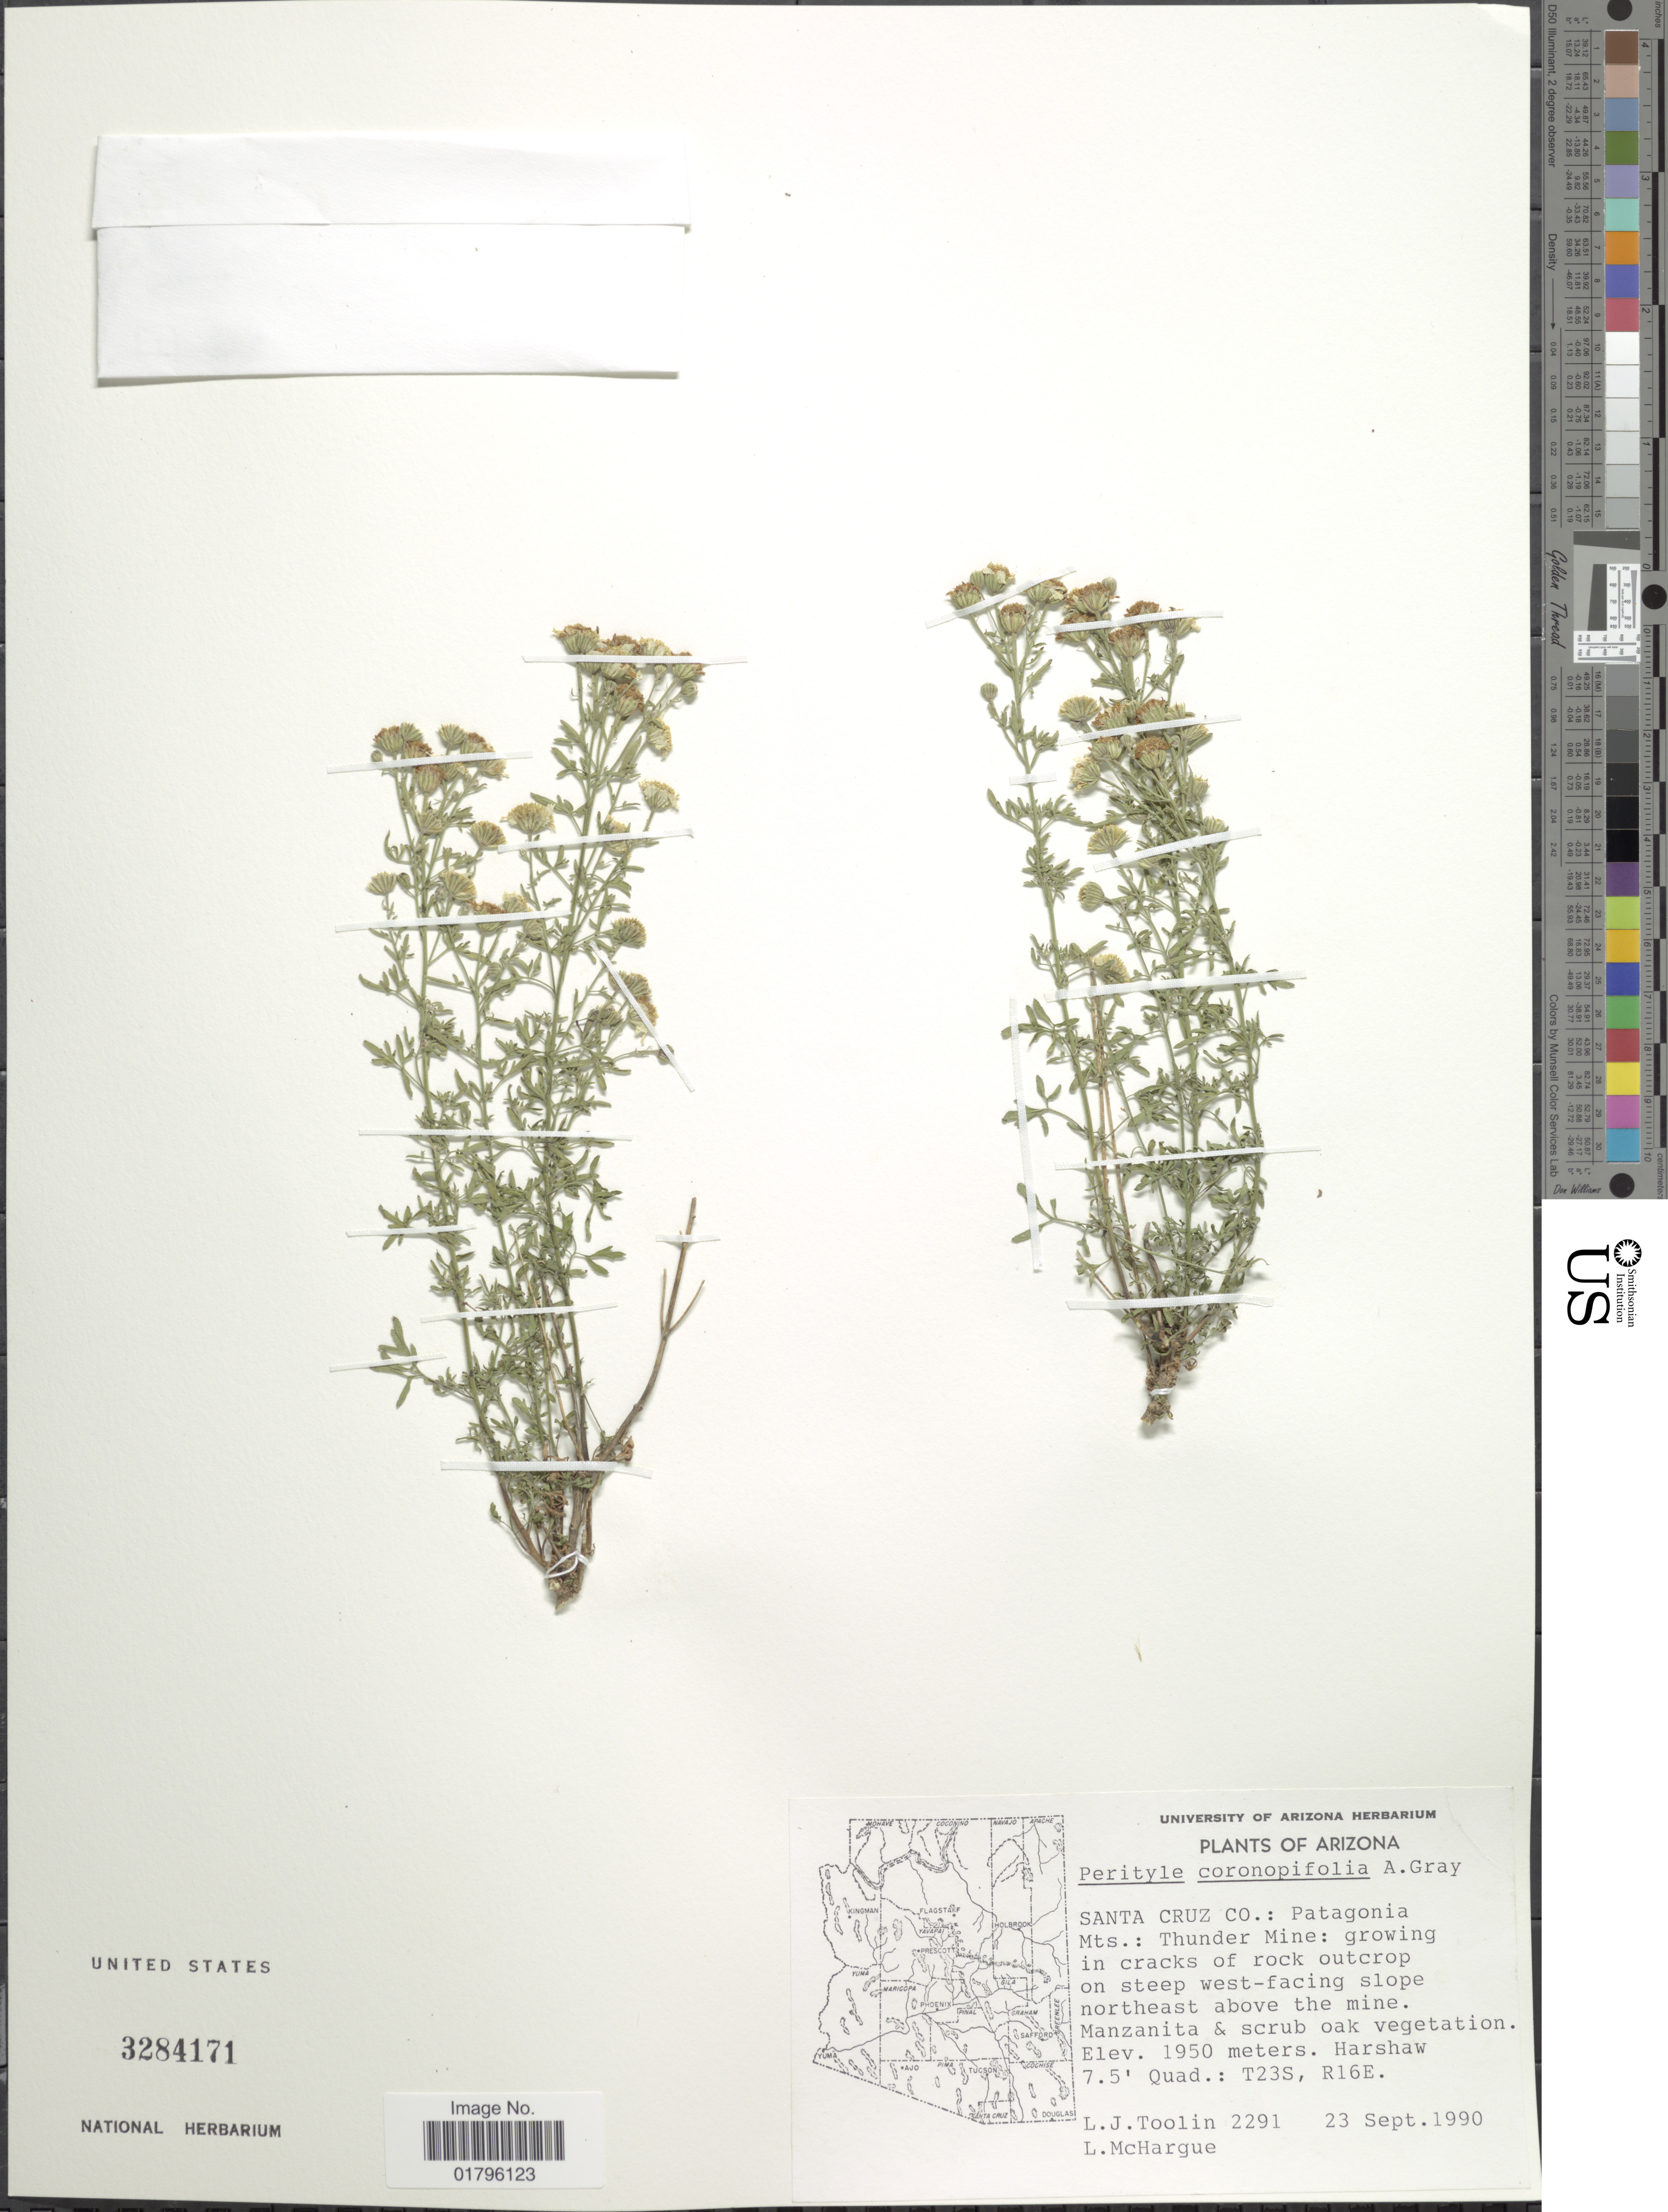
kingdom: Plantae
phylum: Tracheophyta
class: Magnoliopsida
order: Asterales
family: Asteraceae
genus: Perityle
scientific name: Perityle coronopifolia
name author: A. Gray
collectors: L. J. Toolin & L. Mchargue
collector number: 2291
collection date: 1990-09-23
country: United States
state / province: Texas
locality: Santa Cruz Co.: Patagonia Mts.: Thunder Mine. west-facing slope northeast above the mine. Harshaw 7.5' Quad.: T23S, R16E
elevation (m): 1950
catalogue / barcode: US 3284171